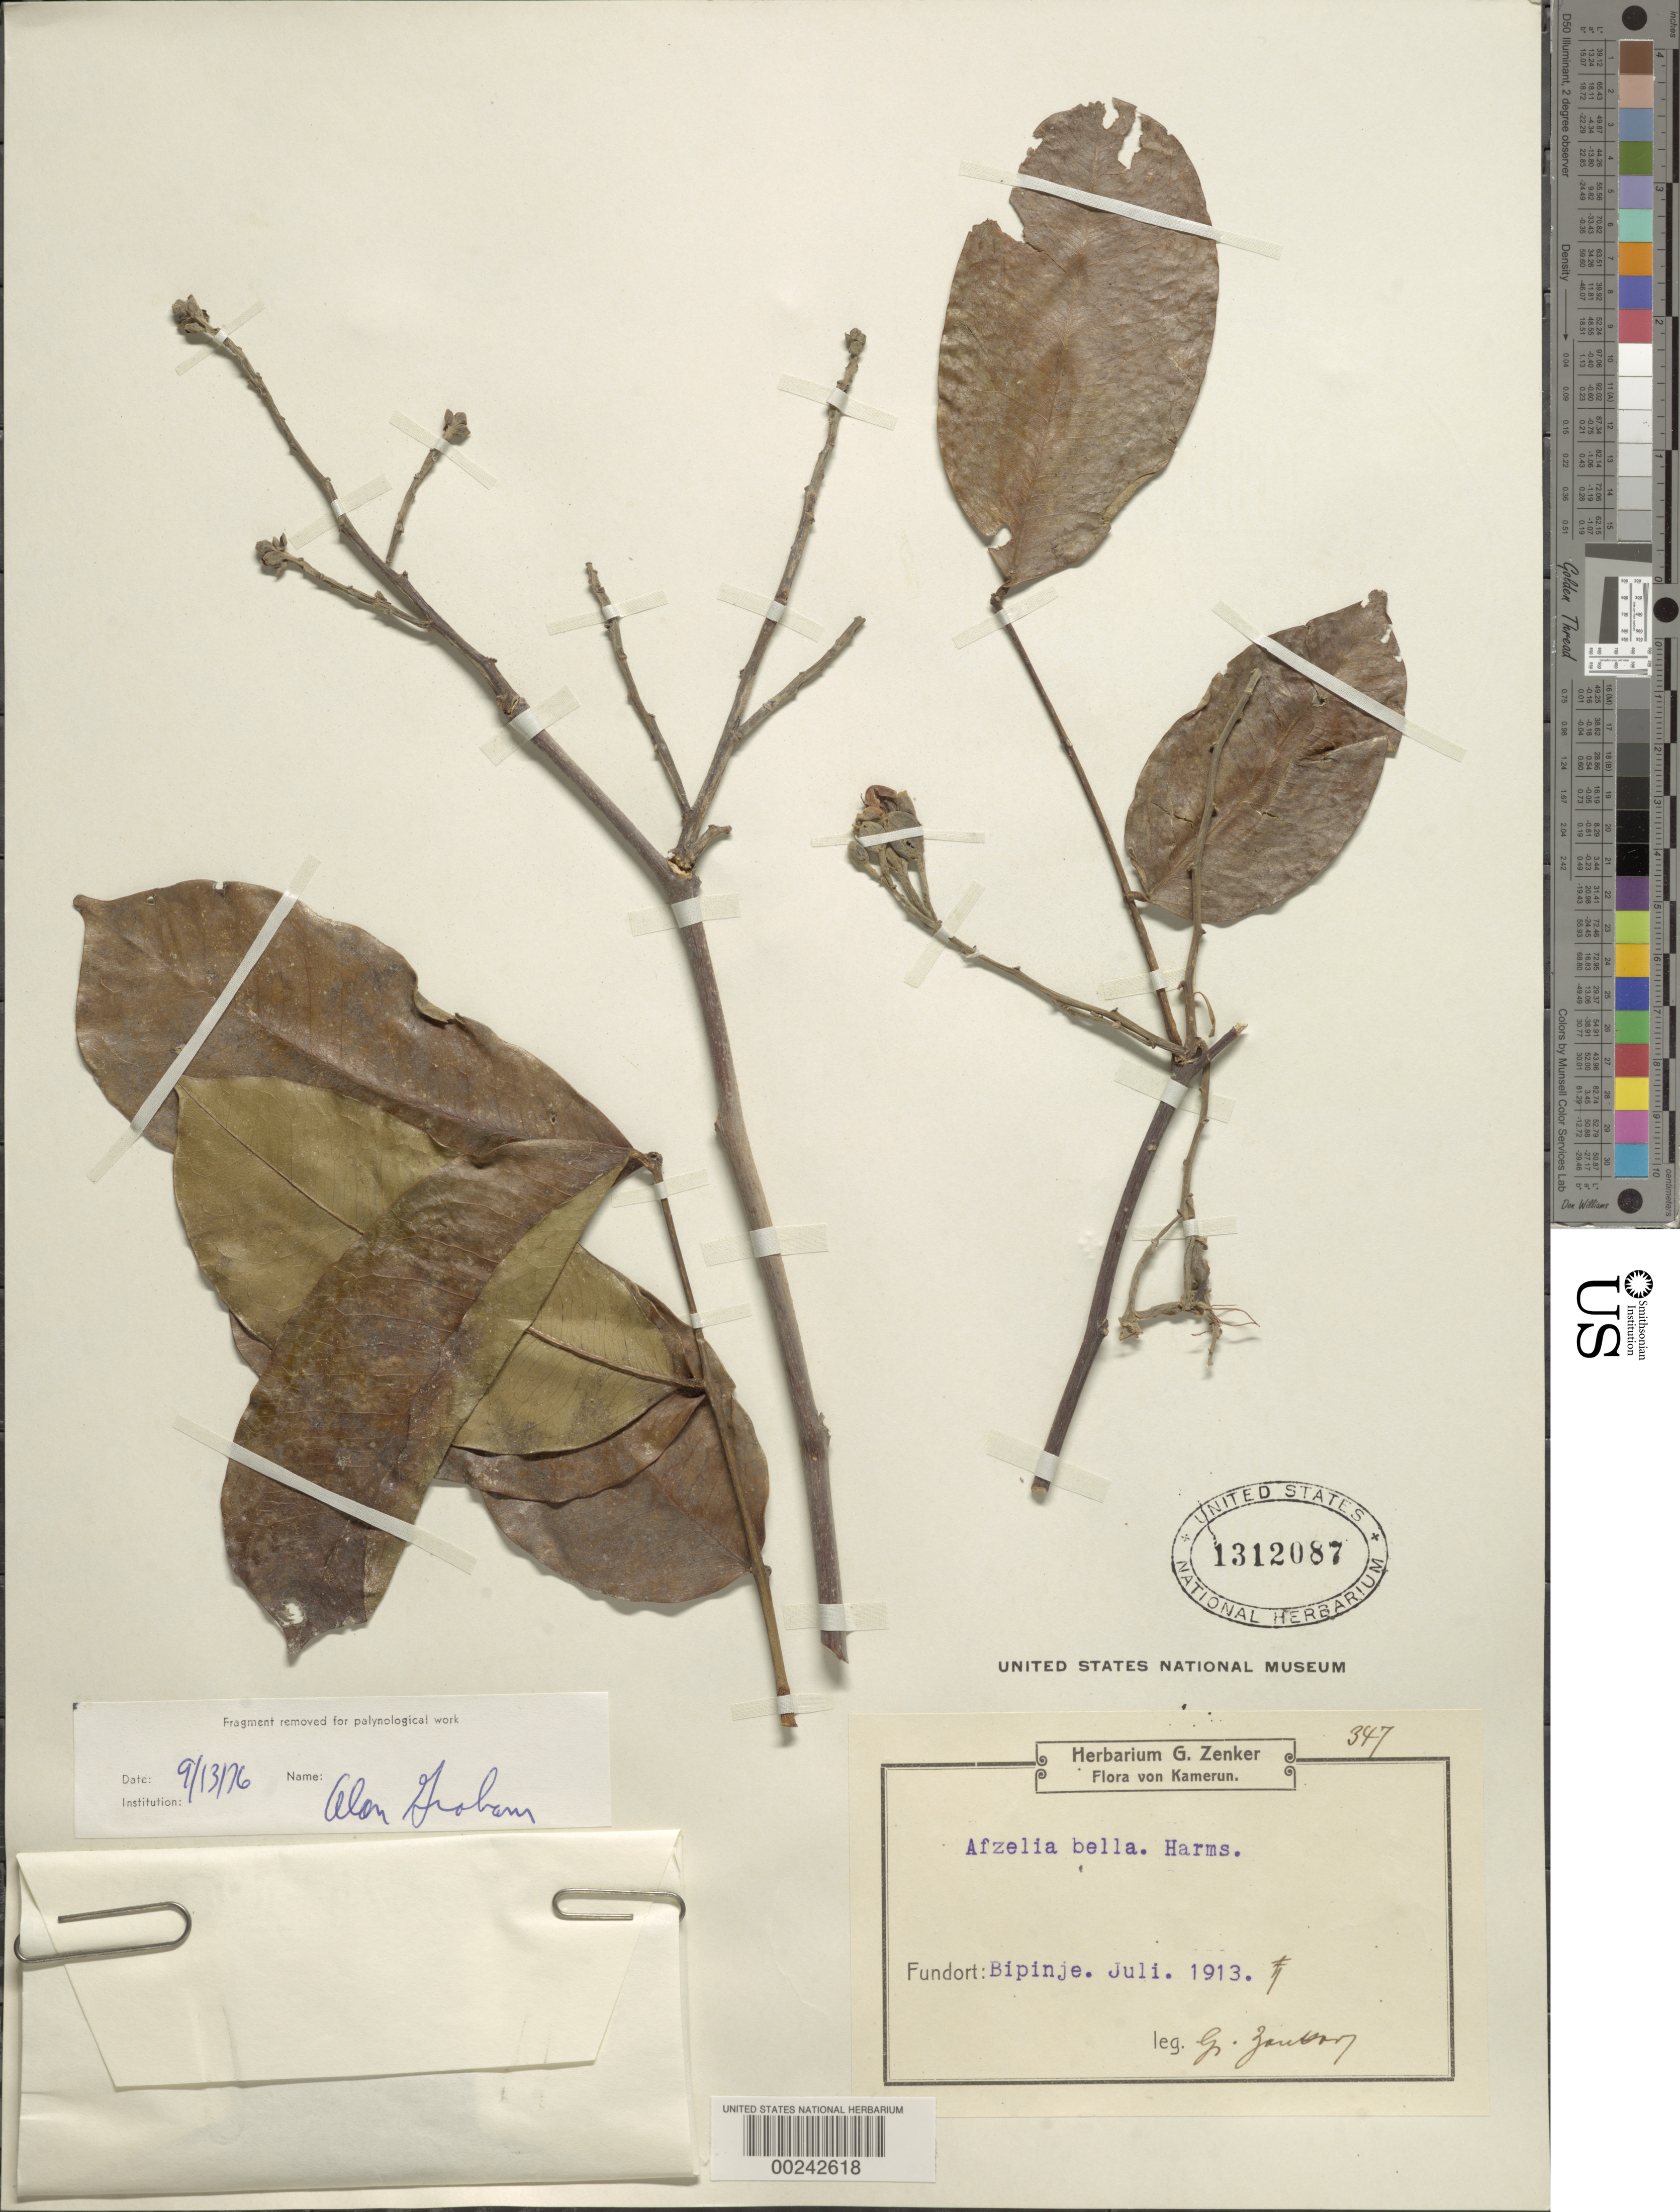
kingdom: Plantae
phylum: Tracheophyta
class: Magnoliopsida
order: Fabales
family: Fabaceae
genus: Afzelia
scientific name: Afzelia bella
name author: Harms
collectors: G. A. Zenker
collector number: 347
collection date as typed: Jul 1913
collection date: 1913-07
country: Cameroon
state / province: Sud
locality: Bipindi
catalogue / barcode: US 1312087